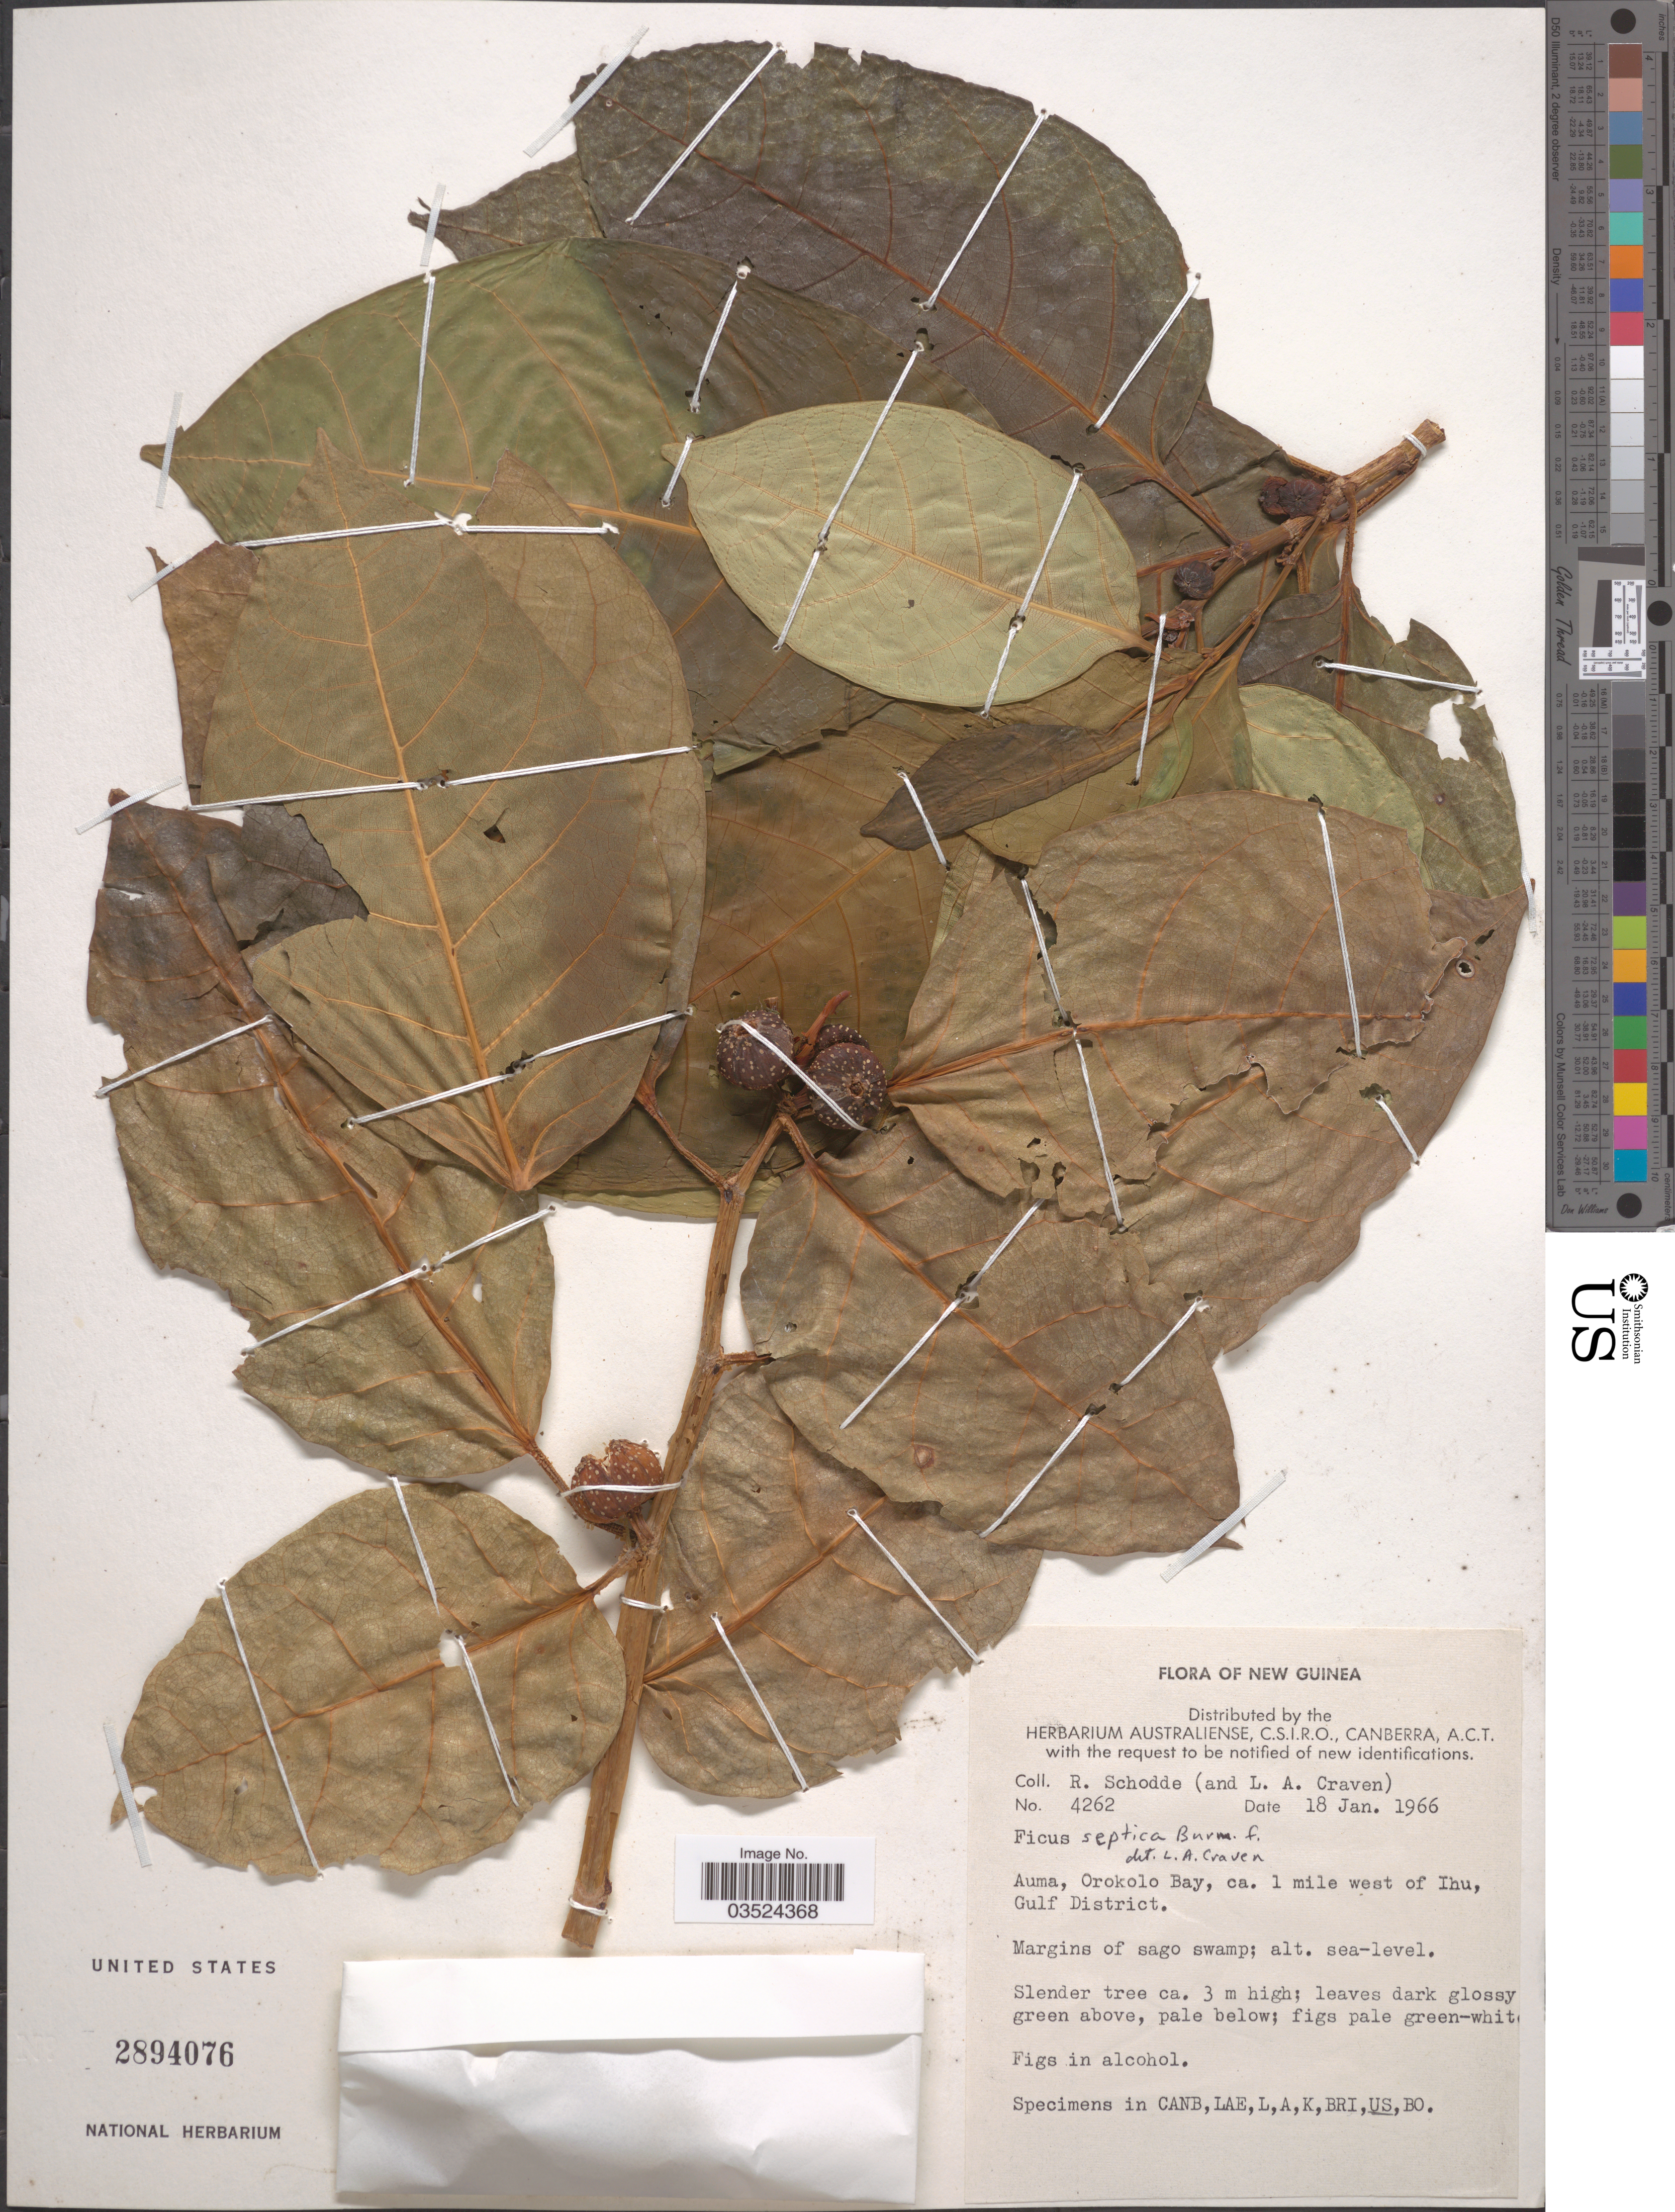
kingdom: Plantae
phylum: Tracheophyta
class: Magnoliopsida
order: Rosales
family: Moraceae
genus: Ficus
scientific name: Ficus septica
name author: Burm. f.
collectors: R. Schodde & L. A. Craven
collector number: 4262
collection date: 1966-01-18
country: Papua New Guinea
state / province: Gulf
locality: New Guinea. Auma, Orokolo Bay, ca. 1 mile west of Ihu, Gulf District.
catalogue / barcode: US 2894076